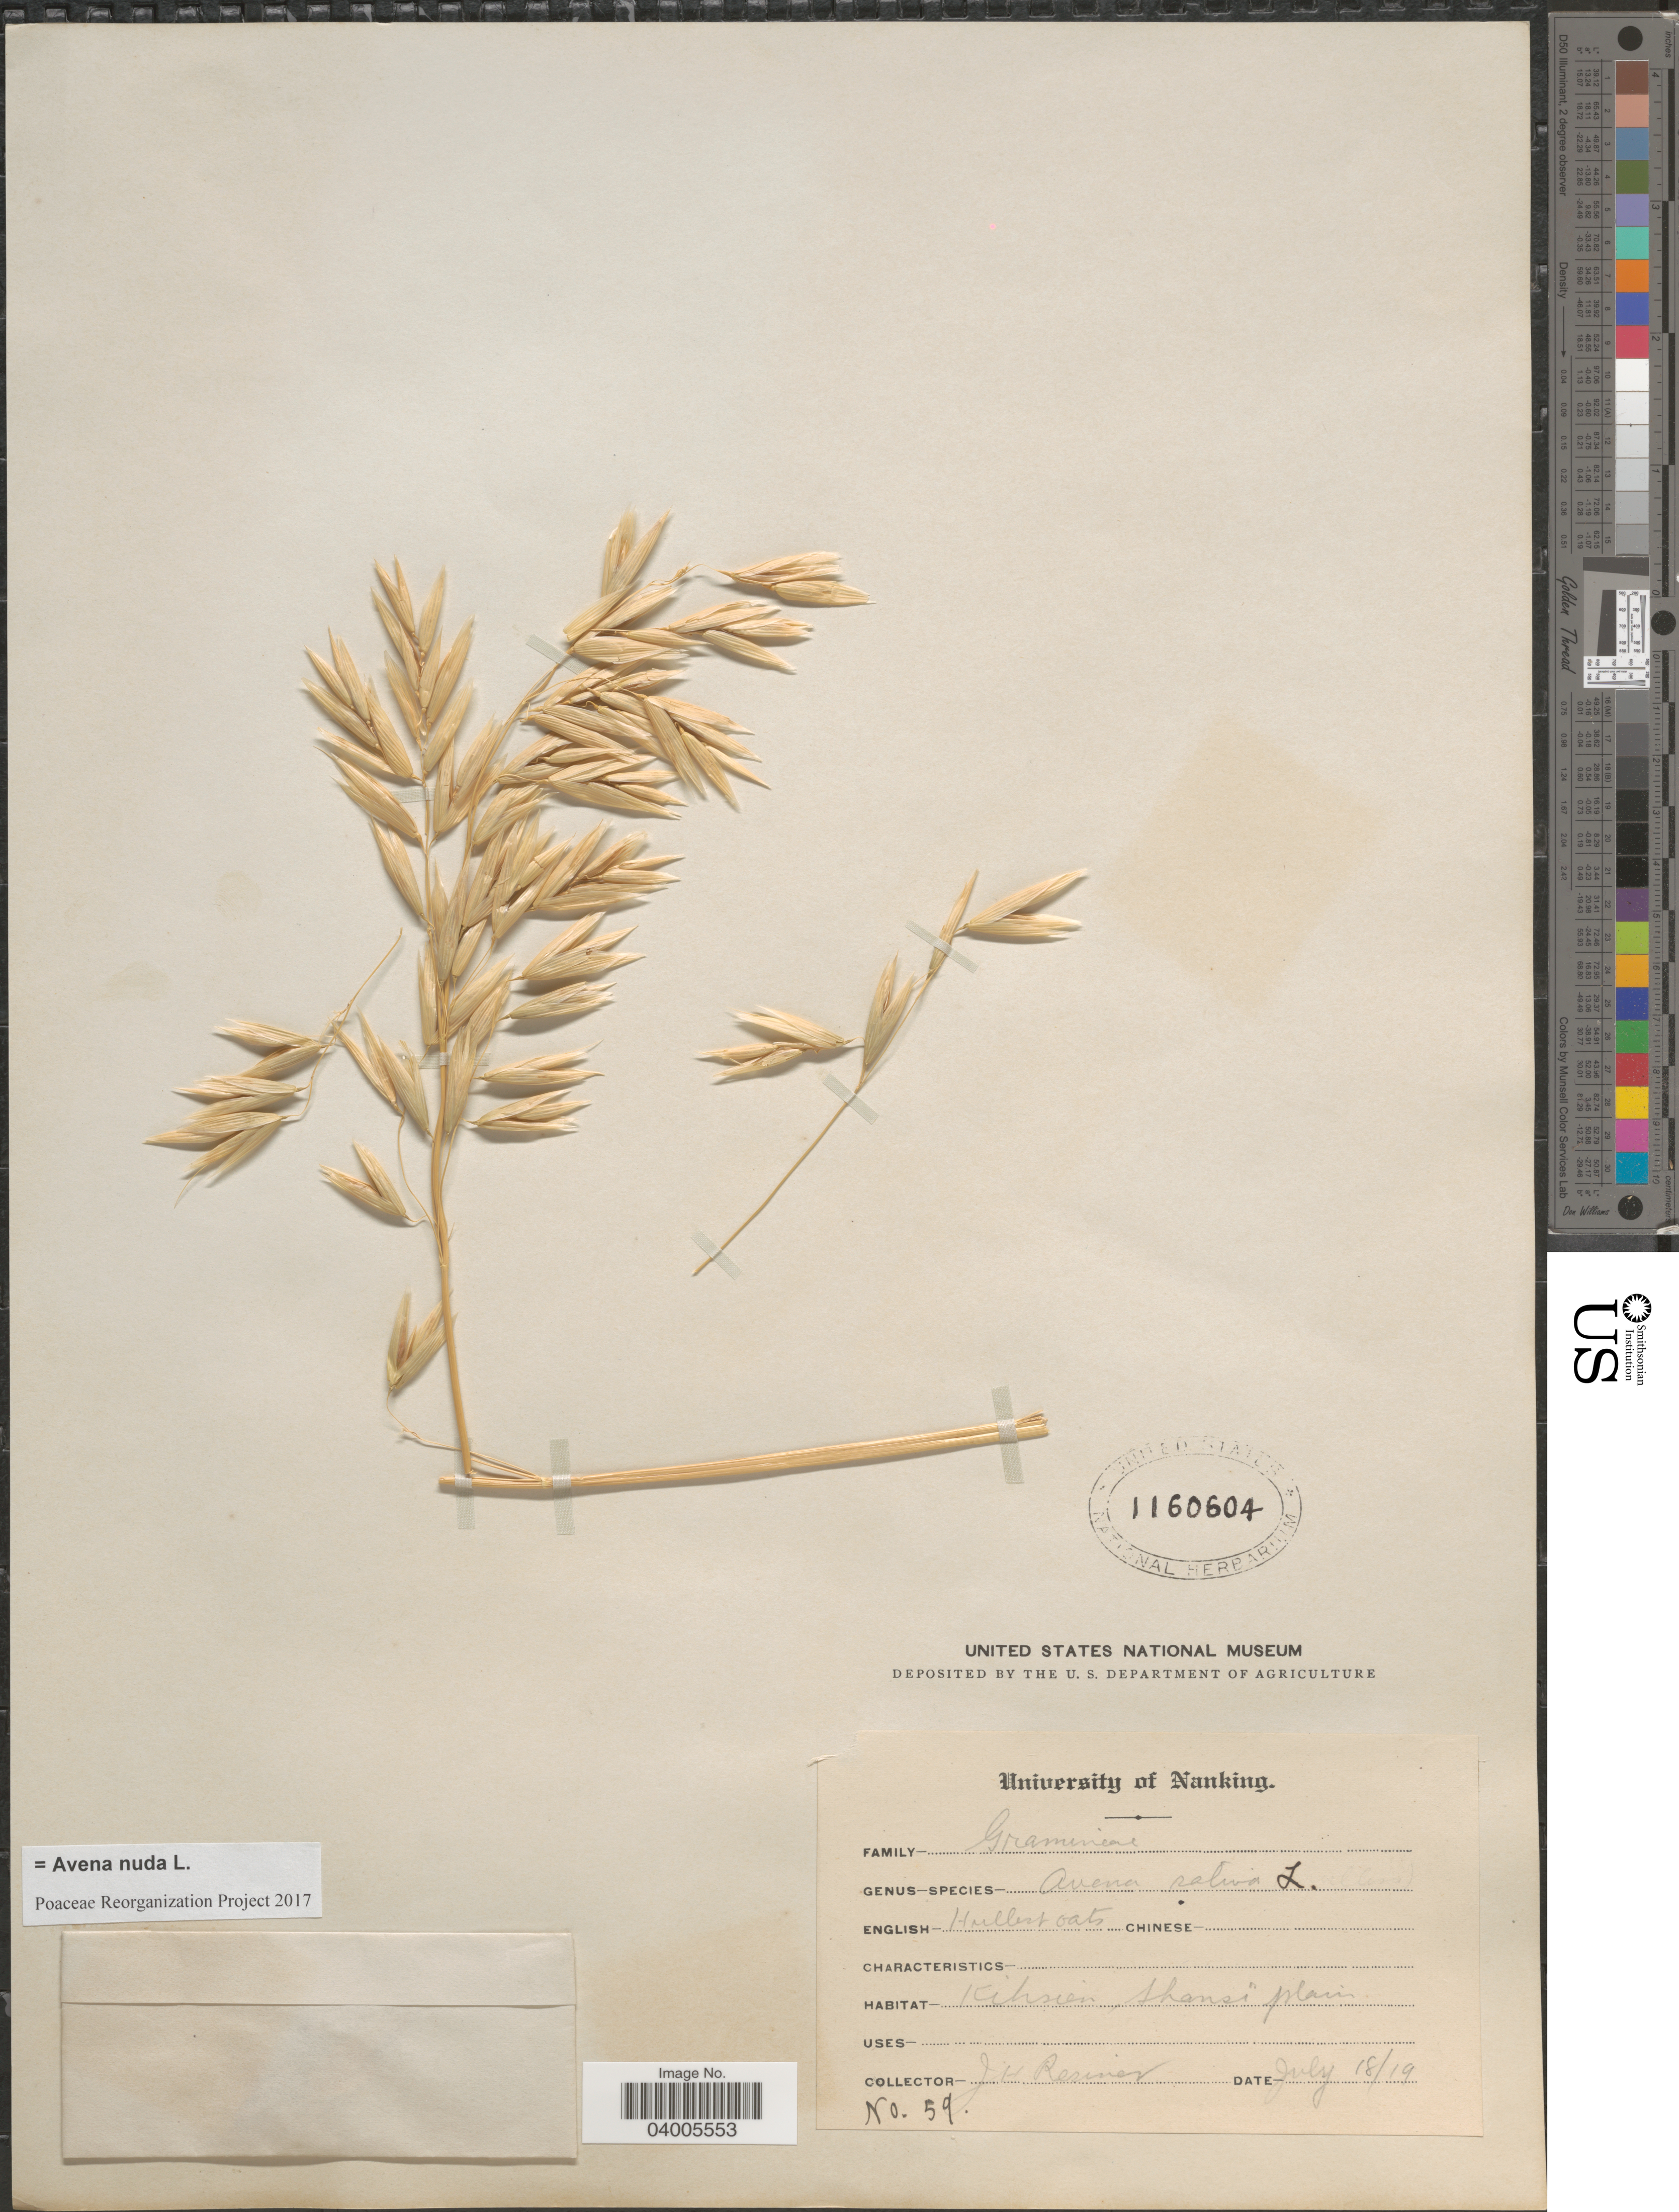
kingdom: Plantae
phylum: Tracheophyta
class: Liliopsida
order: Poales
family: Poaceae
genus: Avena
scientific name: Avena nuda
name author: L.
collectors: J. Resiner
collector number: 59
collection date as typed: Transcribed d/m/y: 18/7/19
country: China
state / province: Shanxi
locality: Kihsien, Shansi plain.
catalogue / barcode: US 1160604